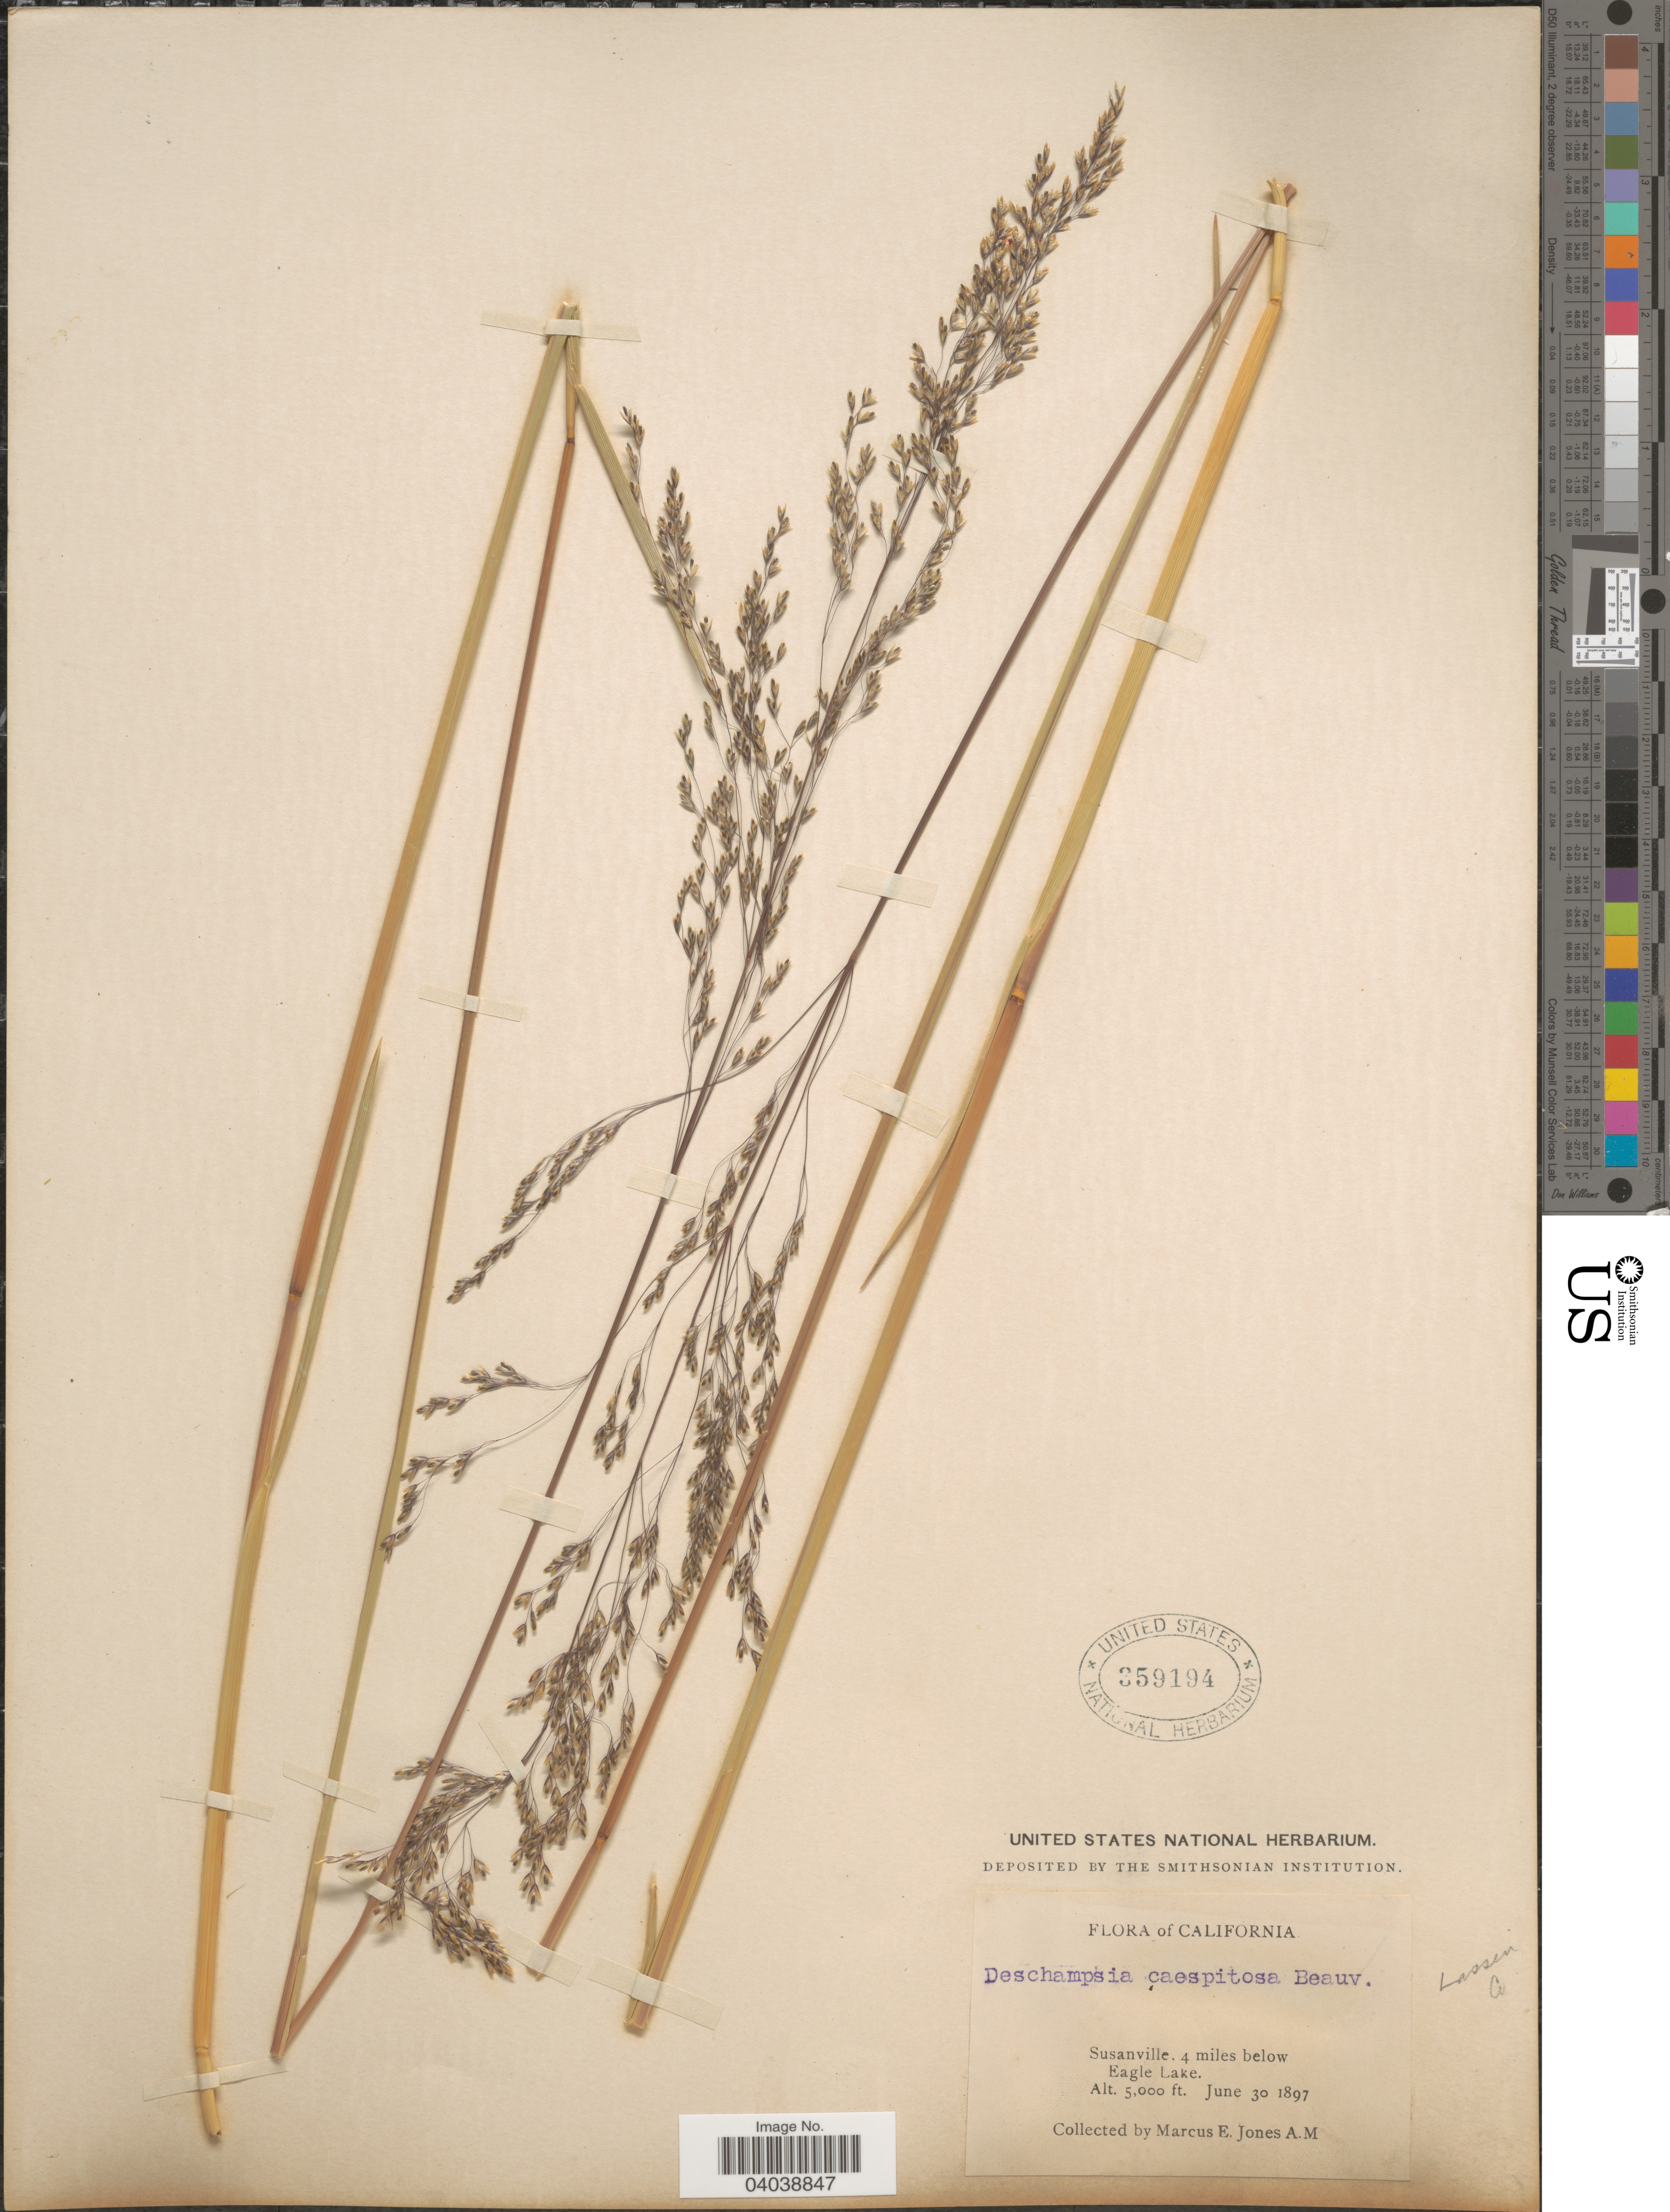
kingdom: Plantae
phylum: Tracheophyta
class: Liliopsida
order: Poales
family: Poaceae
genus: Deschampsia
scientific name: Deschampsia cespitosa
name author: (L.) P. Beauv.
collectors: M. E. Jones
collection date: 1897-06-30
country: United States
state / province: California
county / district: Lassen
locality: Susanville, 4 miles below Eagle Lake. Lassen Co.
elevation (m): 1524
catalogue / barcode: US 359194